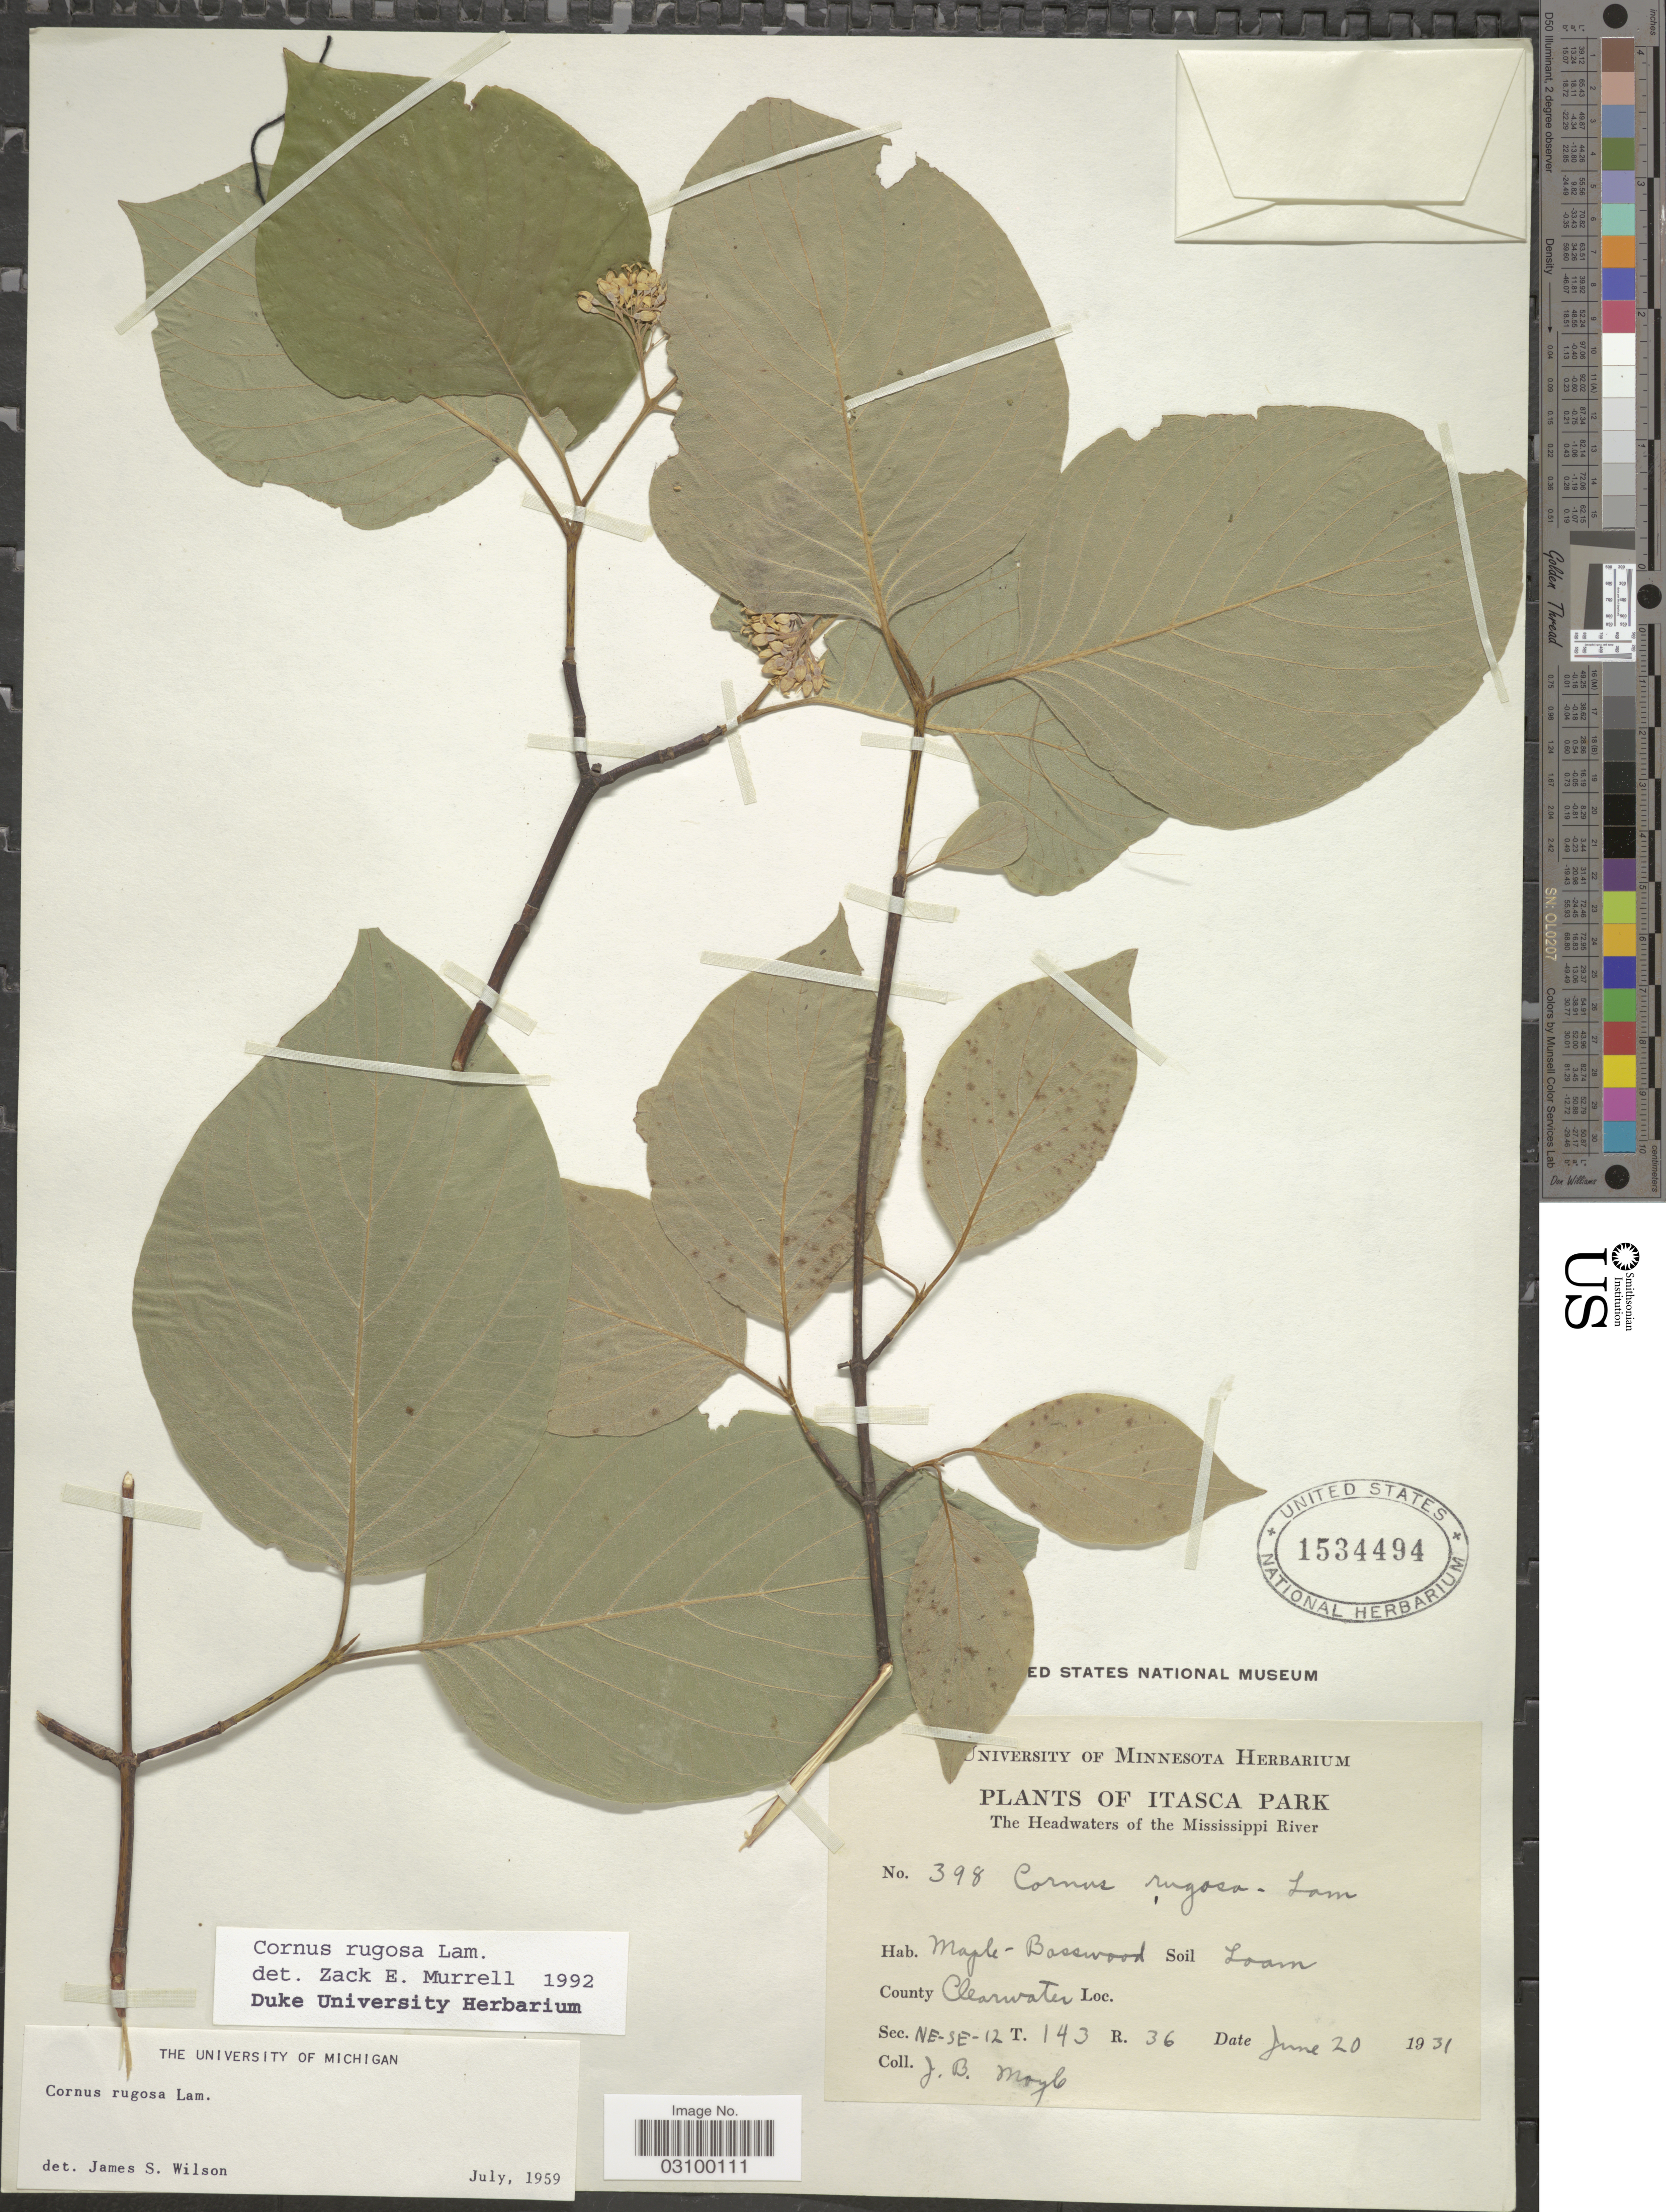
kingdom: Plantae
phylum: Tracheophyta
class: Magnoliopsida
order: Cornales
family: Cornaceae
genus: Cornus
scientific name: Cornus rugosa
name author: Lam.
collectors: J. Moyle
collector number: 398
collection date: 1931-06-20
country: United States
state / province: Minnesota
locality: Itasca Park. The Headwaters of the Mississippi River. County Clearwater. Sec. NE-SE-12 T143 R36.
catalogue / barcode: US 1534494